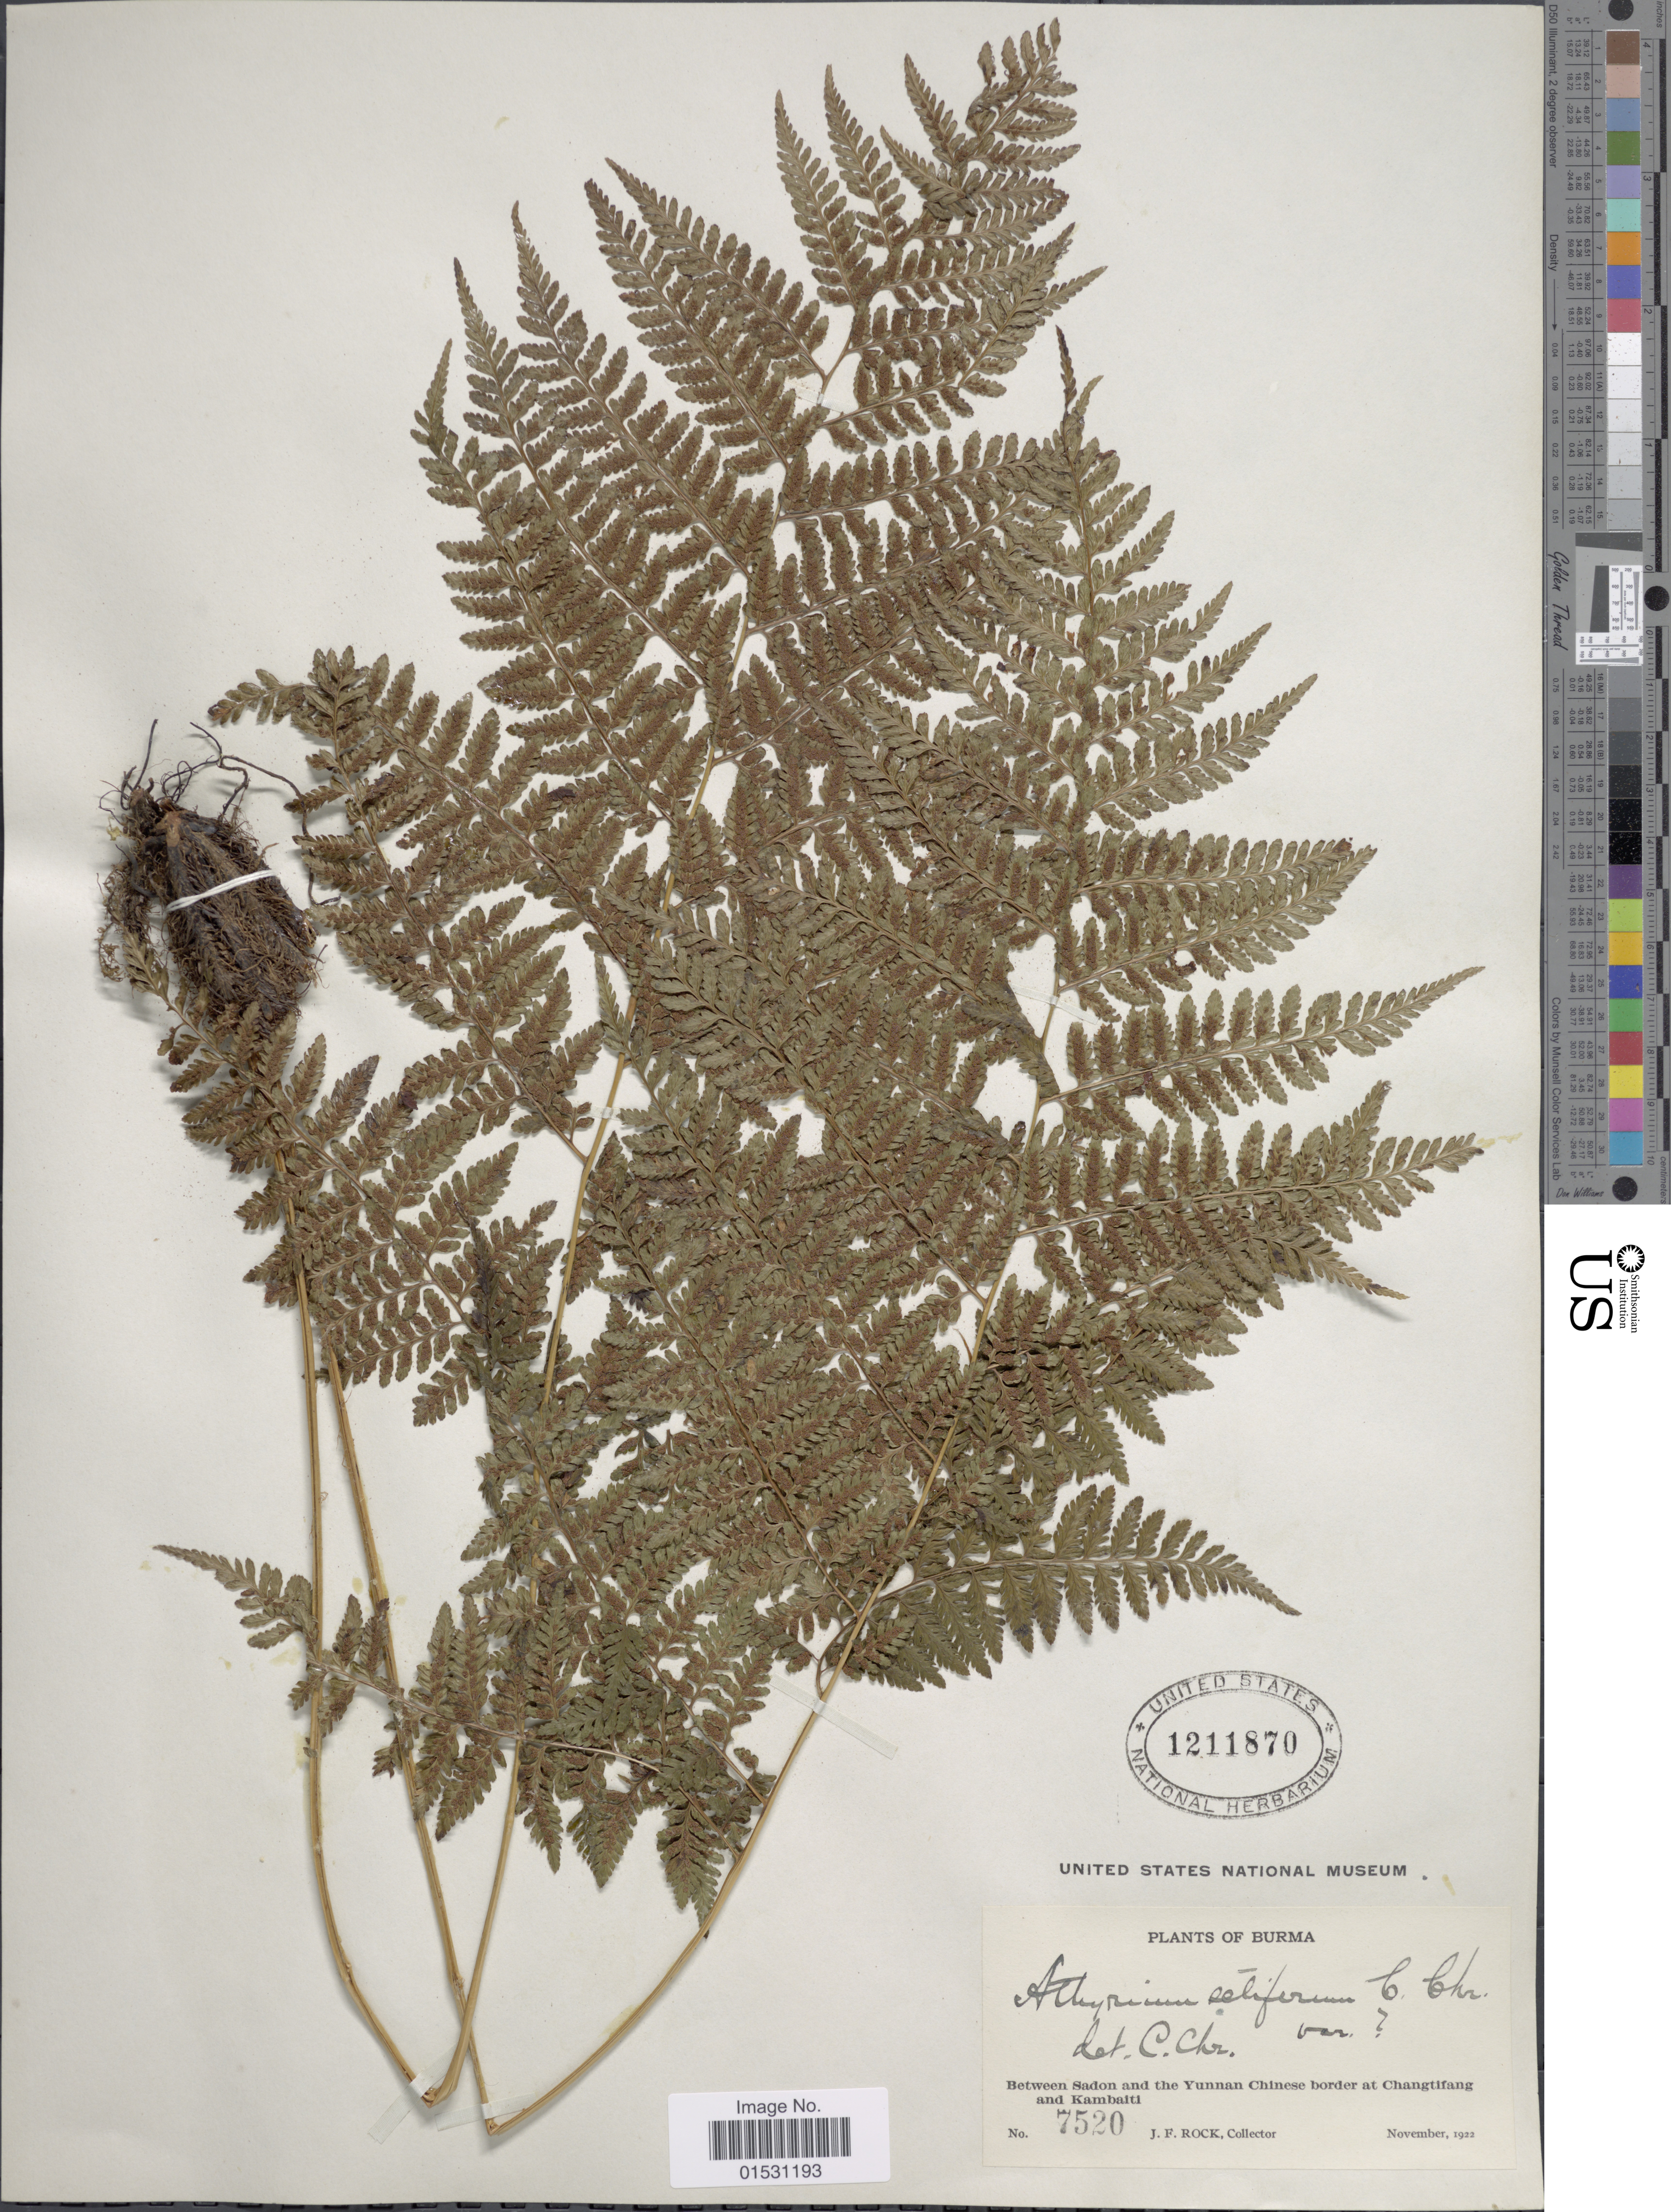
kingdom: Plantae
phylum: Tracheophyta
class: Polypodiopsida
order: Polypodiales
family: Athyriaceae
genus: Athyrium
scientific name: Athyrium setiferum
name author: C. Chr.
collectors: J. Rock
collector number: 7520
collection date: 1922-11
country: Myanmar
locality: Burma. Between Sadon and the Yunnan Chinese border at Changtifang and Kambaiti.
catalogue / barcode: US 1211870